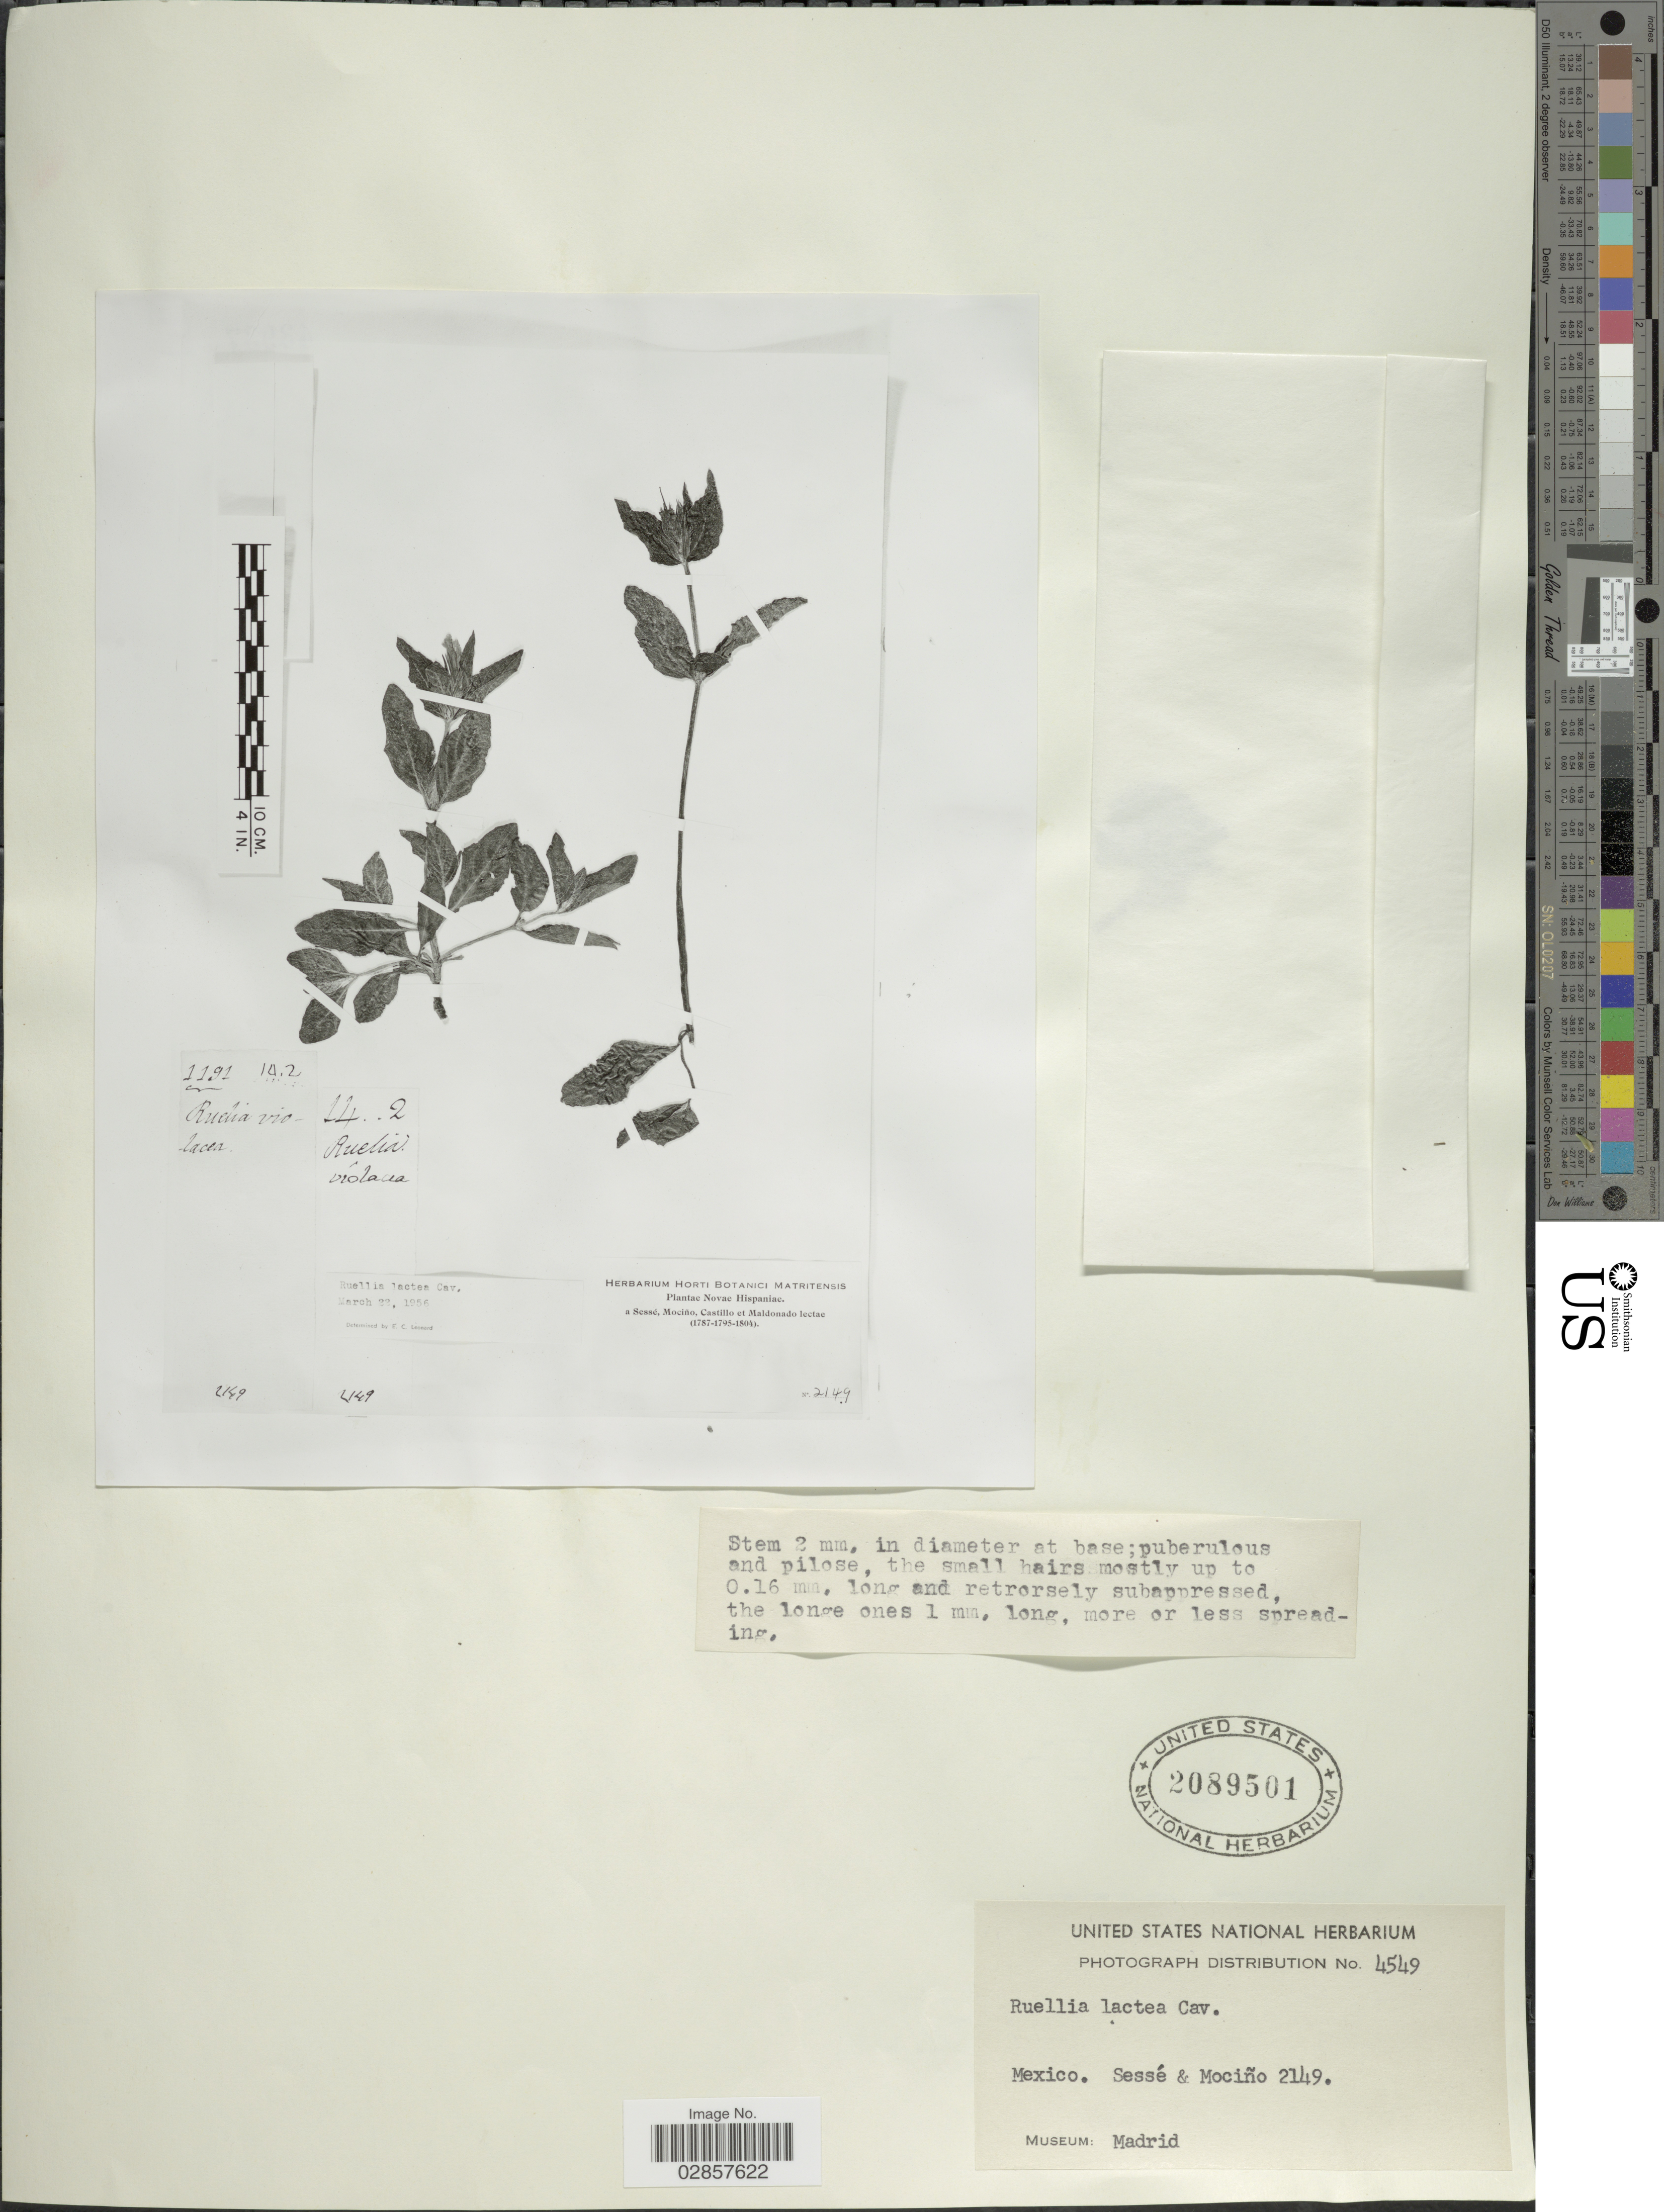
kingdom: Plantae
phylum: Tracheophyta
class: Magnoliopsida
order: Lamiales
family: Acanthaceae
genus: Ruellia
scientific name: Ruellia lactea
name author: Cav.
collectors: Sessé, --, Mociño, Castillo, -- & Maldonado, --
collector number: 2149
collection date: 1787/1804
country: Mexico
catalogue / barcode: US 2089501